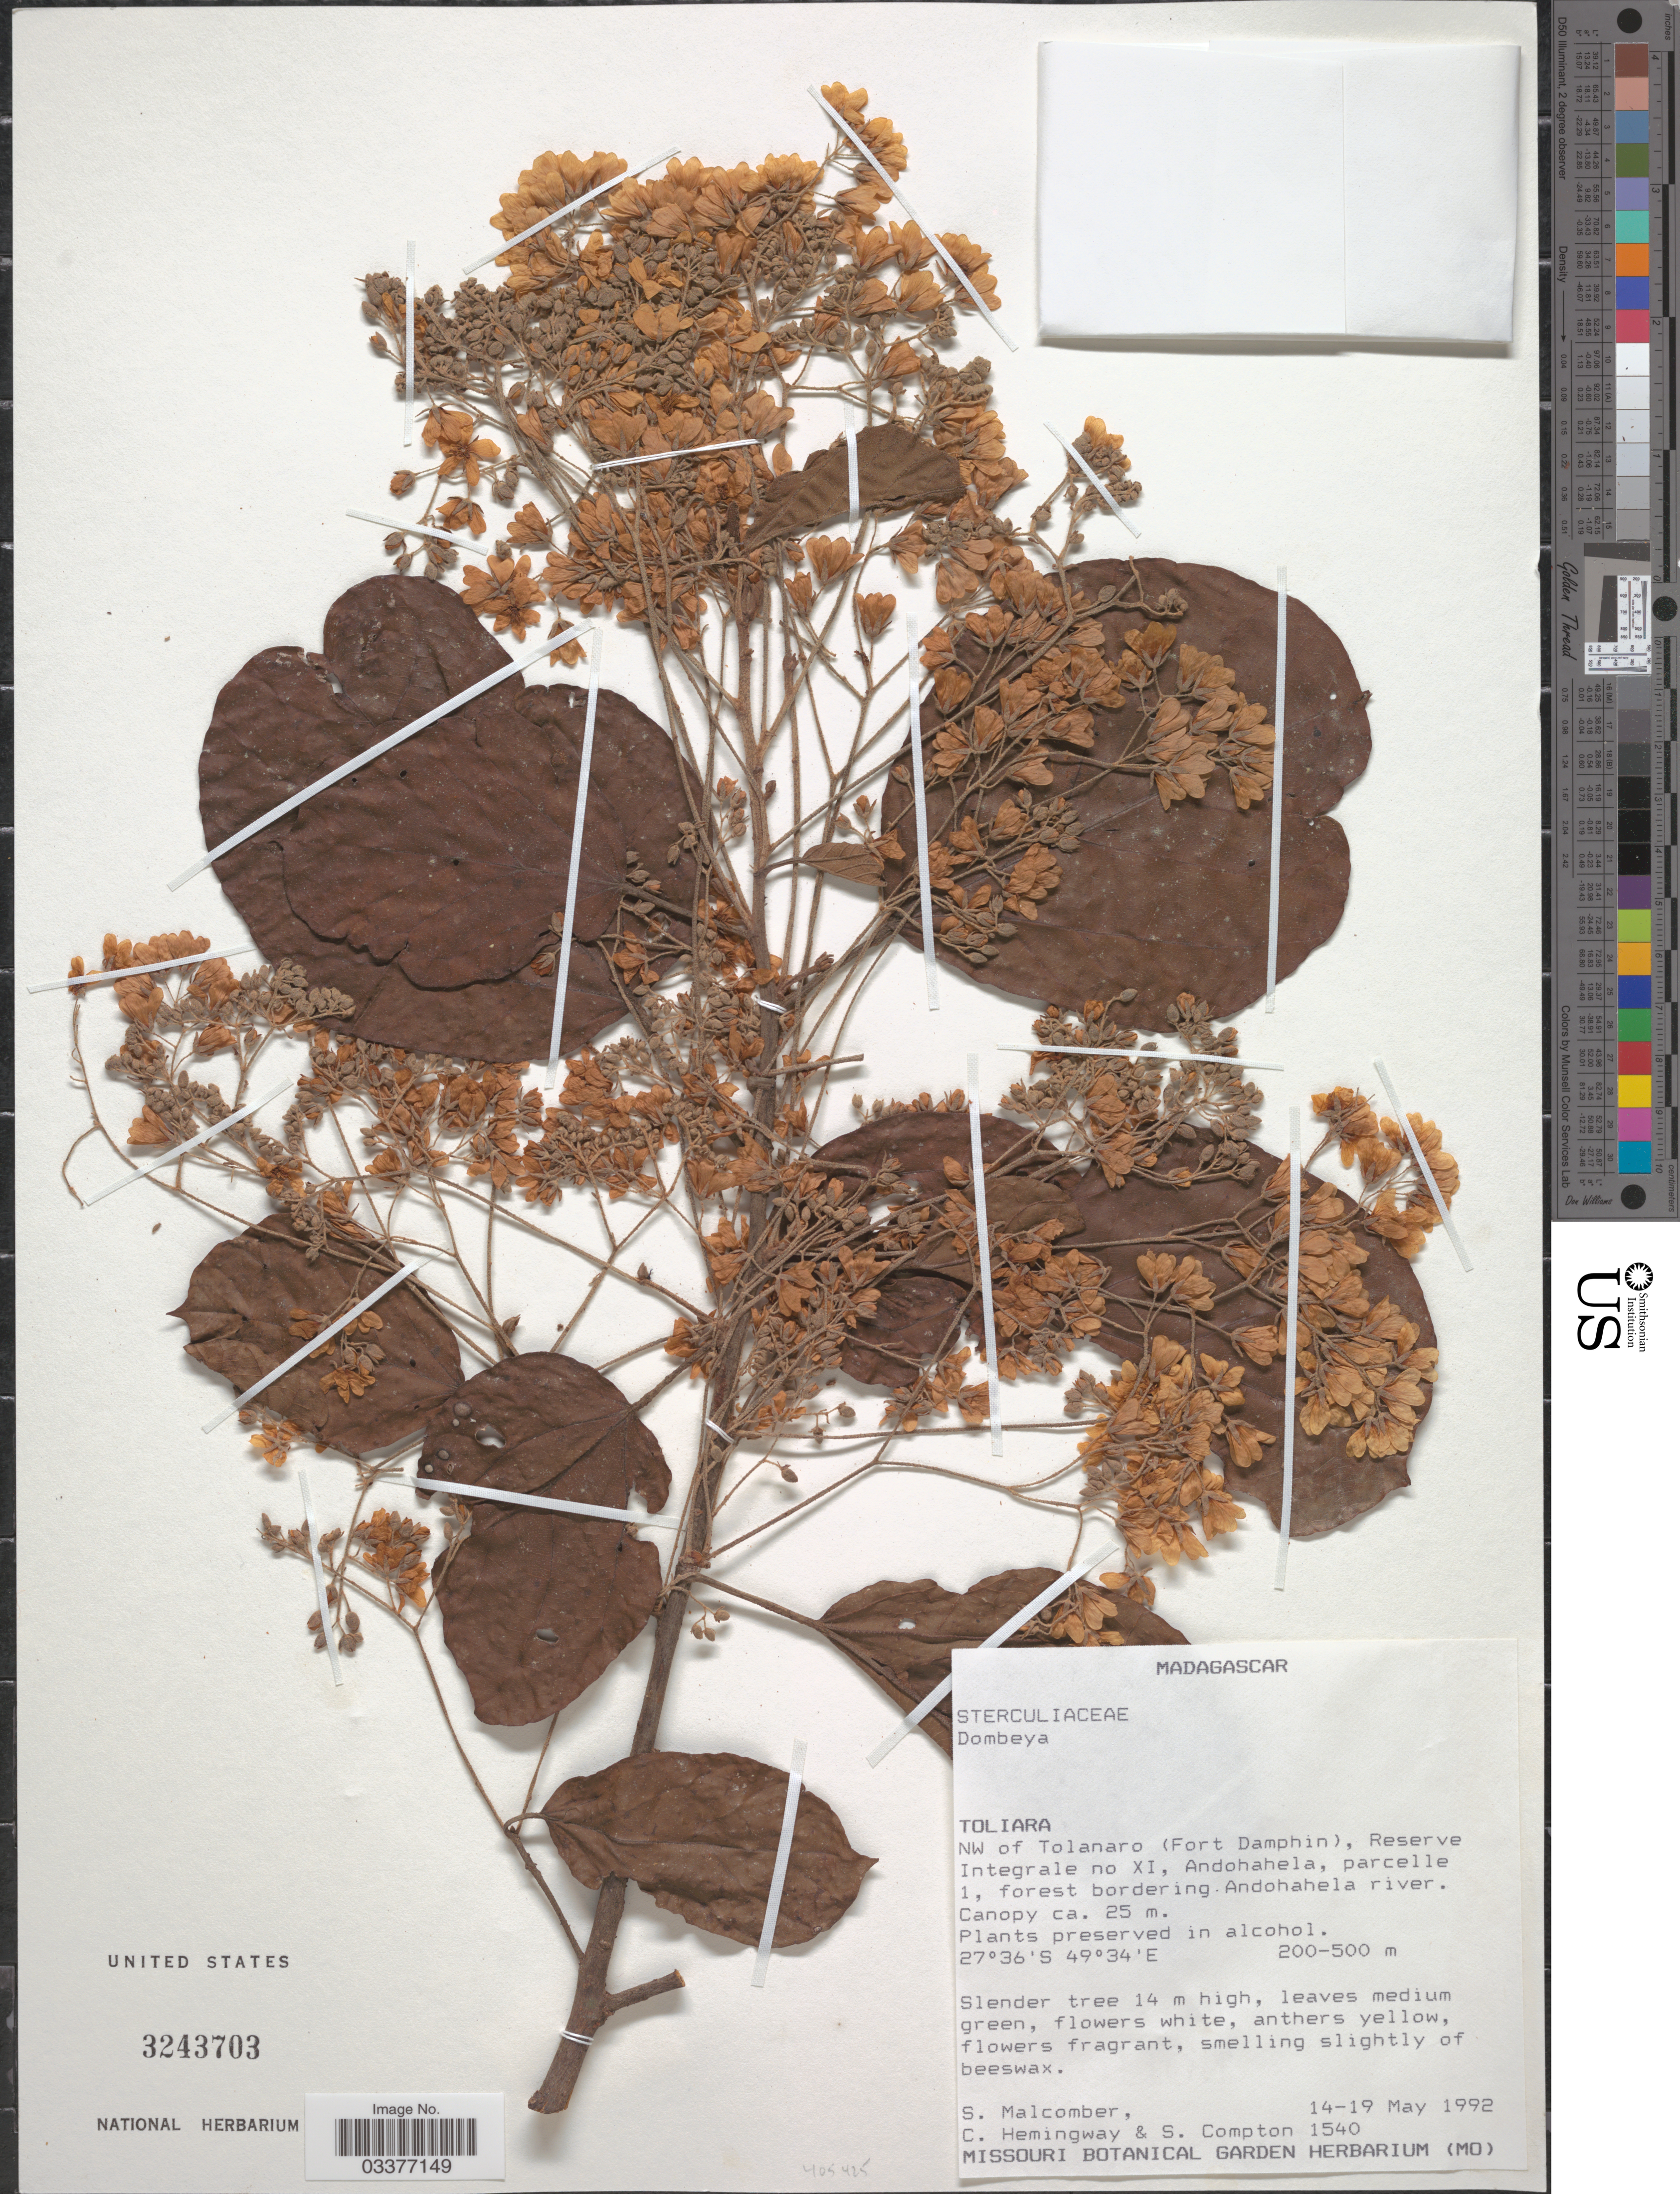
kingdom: Plantae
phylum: Tracheophyta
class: Magnoliopsida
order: Malvales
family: Malvaceae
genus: Dombeya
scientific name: Dombeya sp.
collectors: S. T. Malcomber, C. Hemingway & S. Compton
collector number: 1540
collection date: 1992-05-14/1992-05-19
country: Madagascar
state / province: Anosy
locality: NW of Tolanaro (Fort Dauphin), Reserve Integrale no XI, Andohahela, parcelle 1, forest bordering Andohahela river. Canopy ca. 25 m.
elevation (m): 200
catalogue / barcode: US 3243703